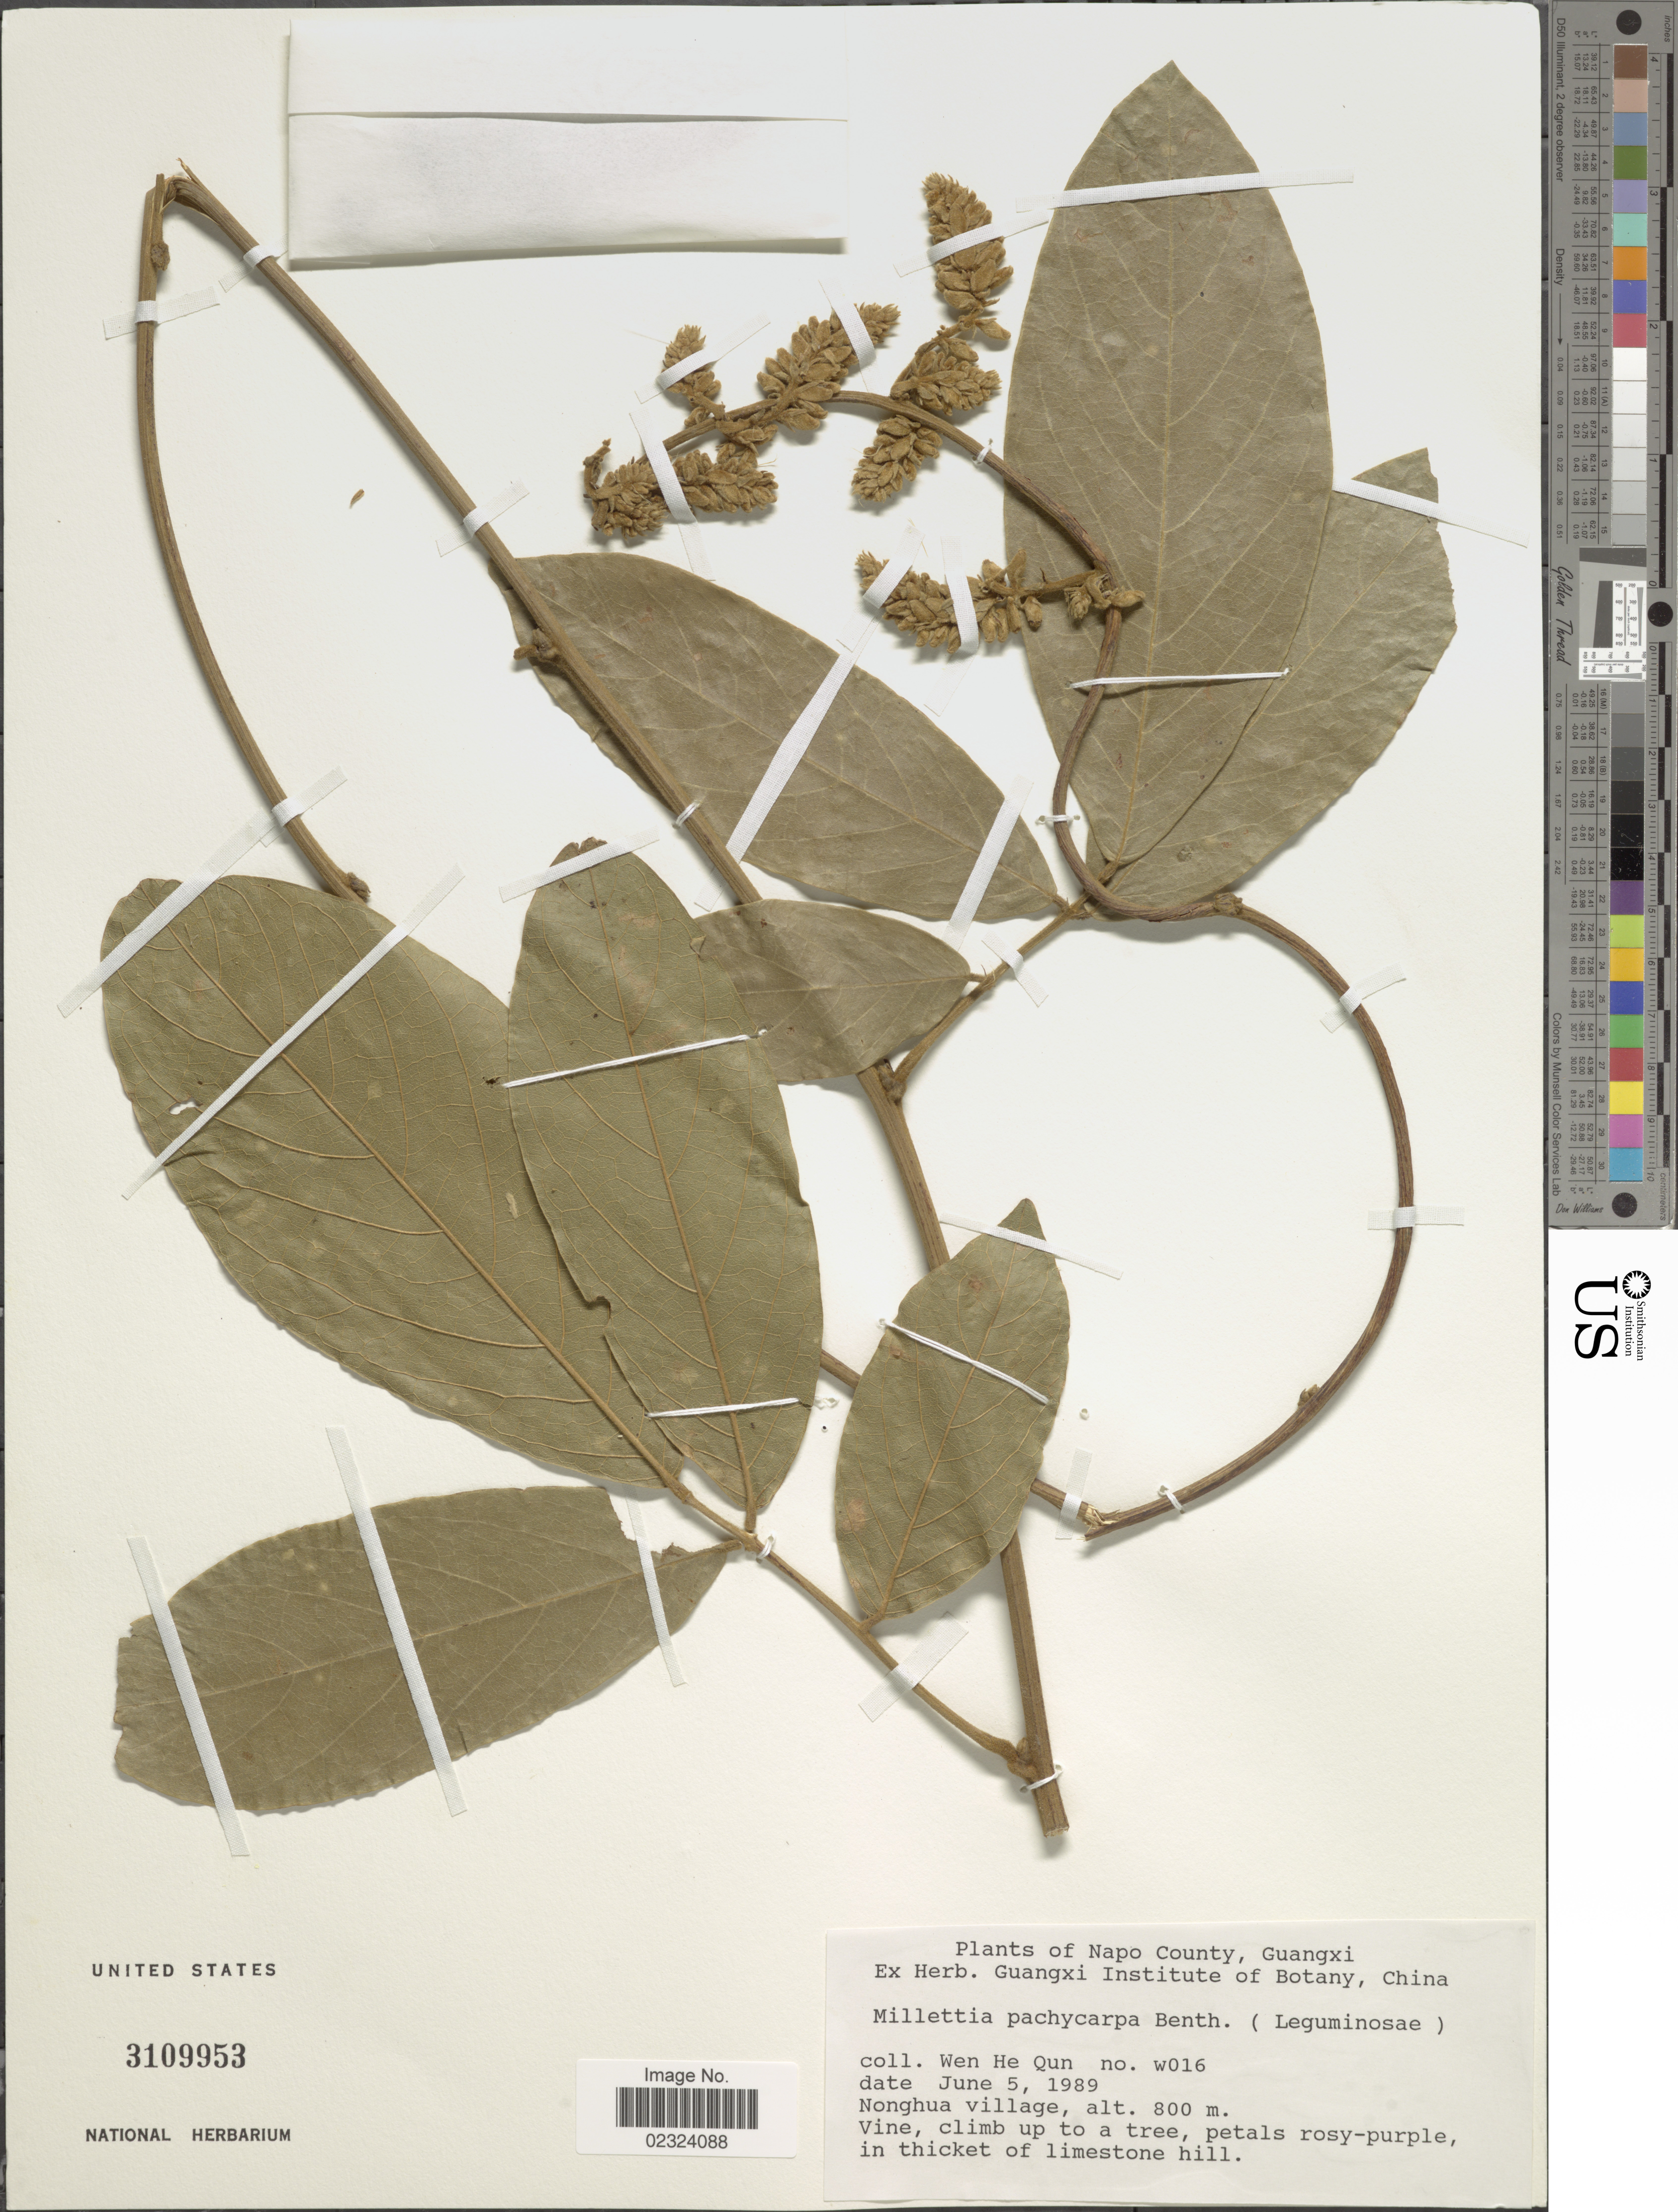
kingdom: Plantae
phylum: Tracheophyta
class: Magnoliopsida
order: Fabales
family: Fabaceae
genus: Millettia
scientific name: Millettia pachycarpa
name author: Benth.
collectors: H. Wen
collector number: W016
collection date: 1989-06-05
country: China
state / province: Guangxi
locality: Napo County. Nonghua village.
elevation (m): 800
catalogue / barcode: US 3109953